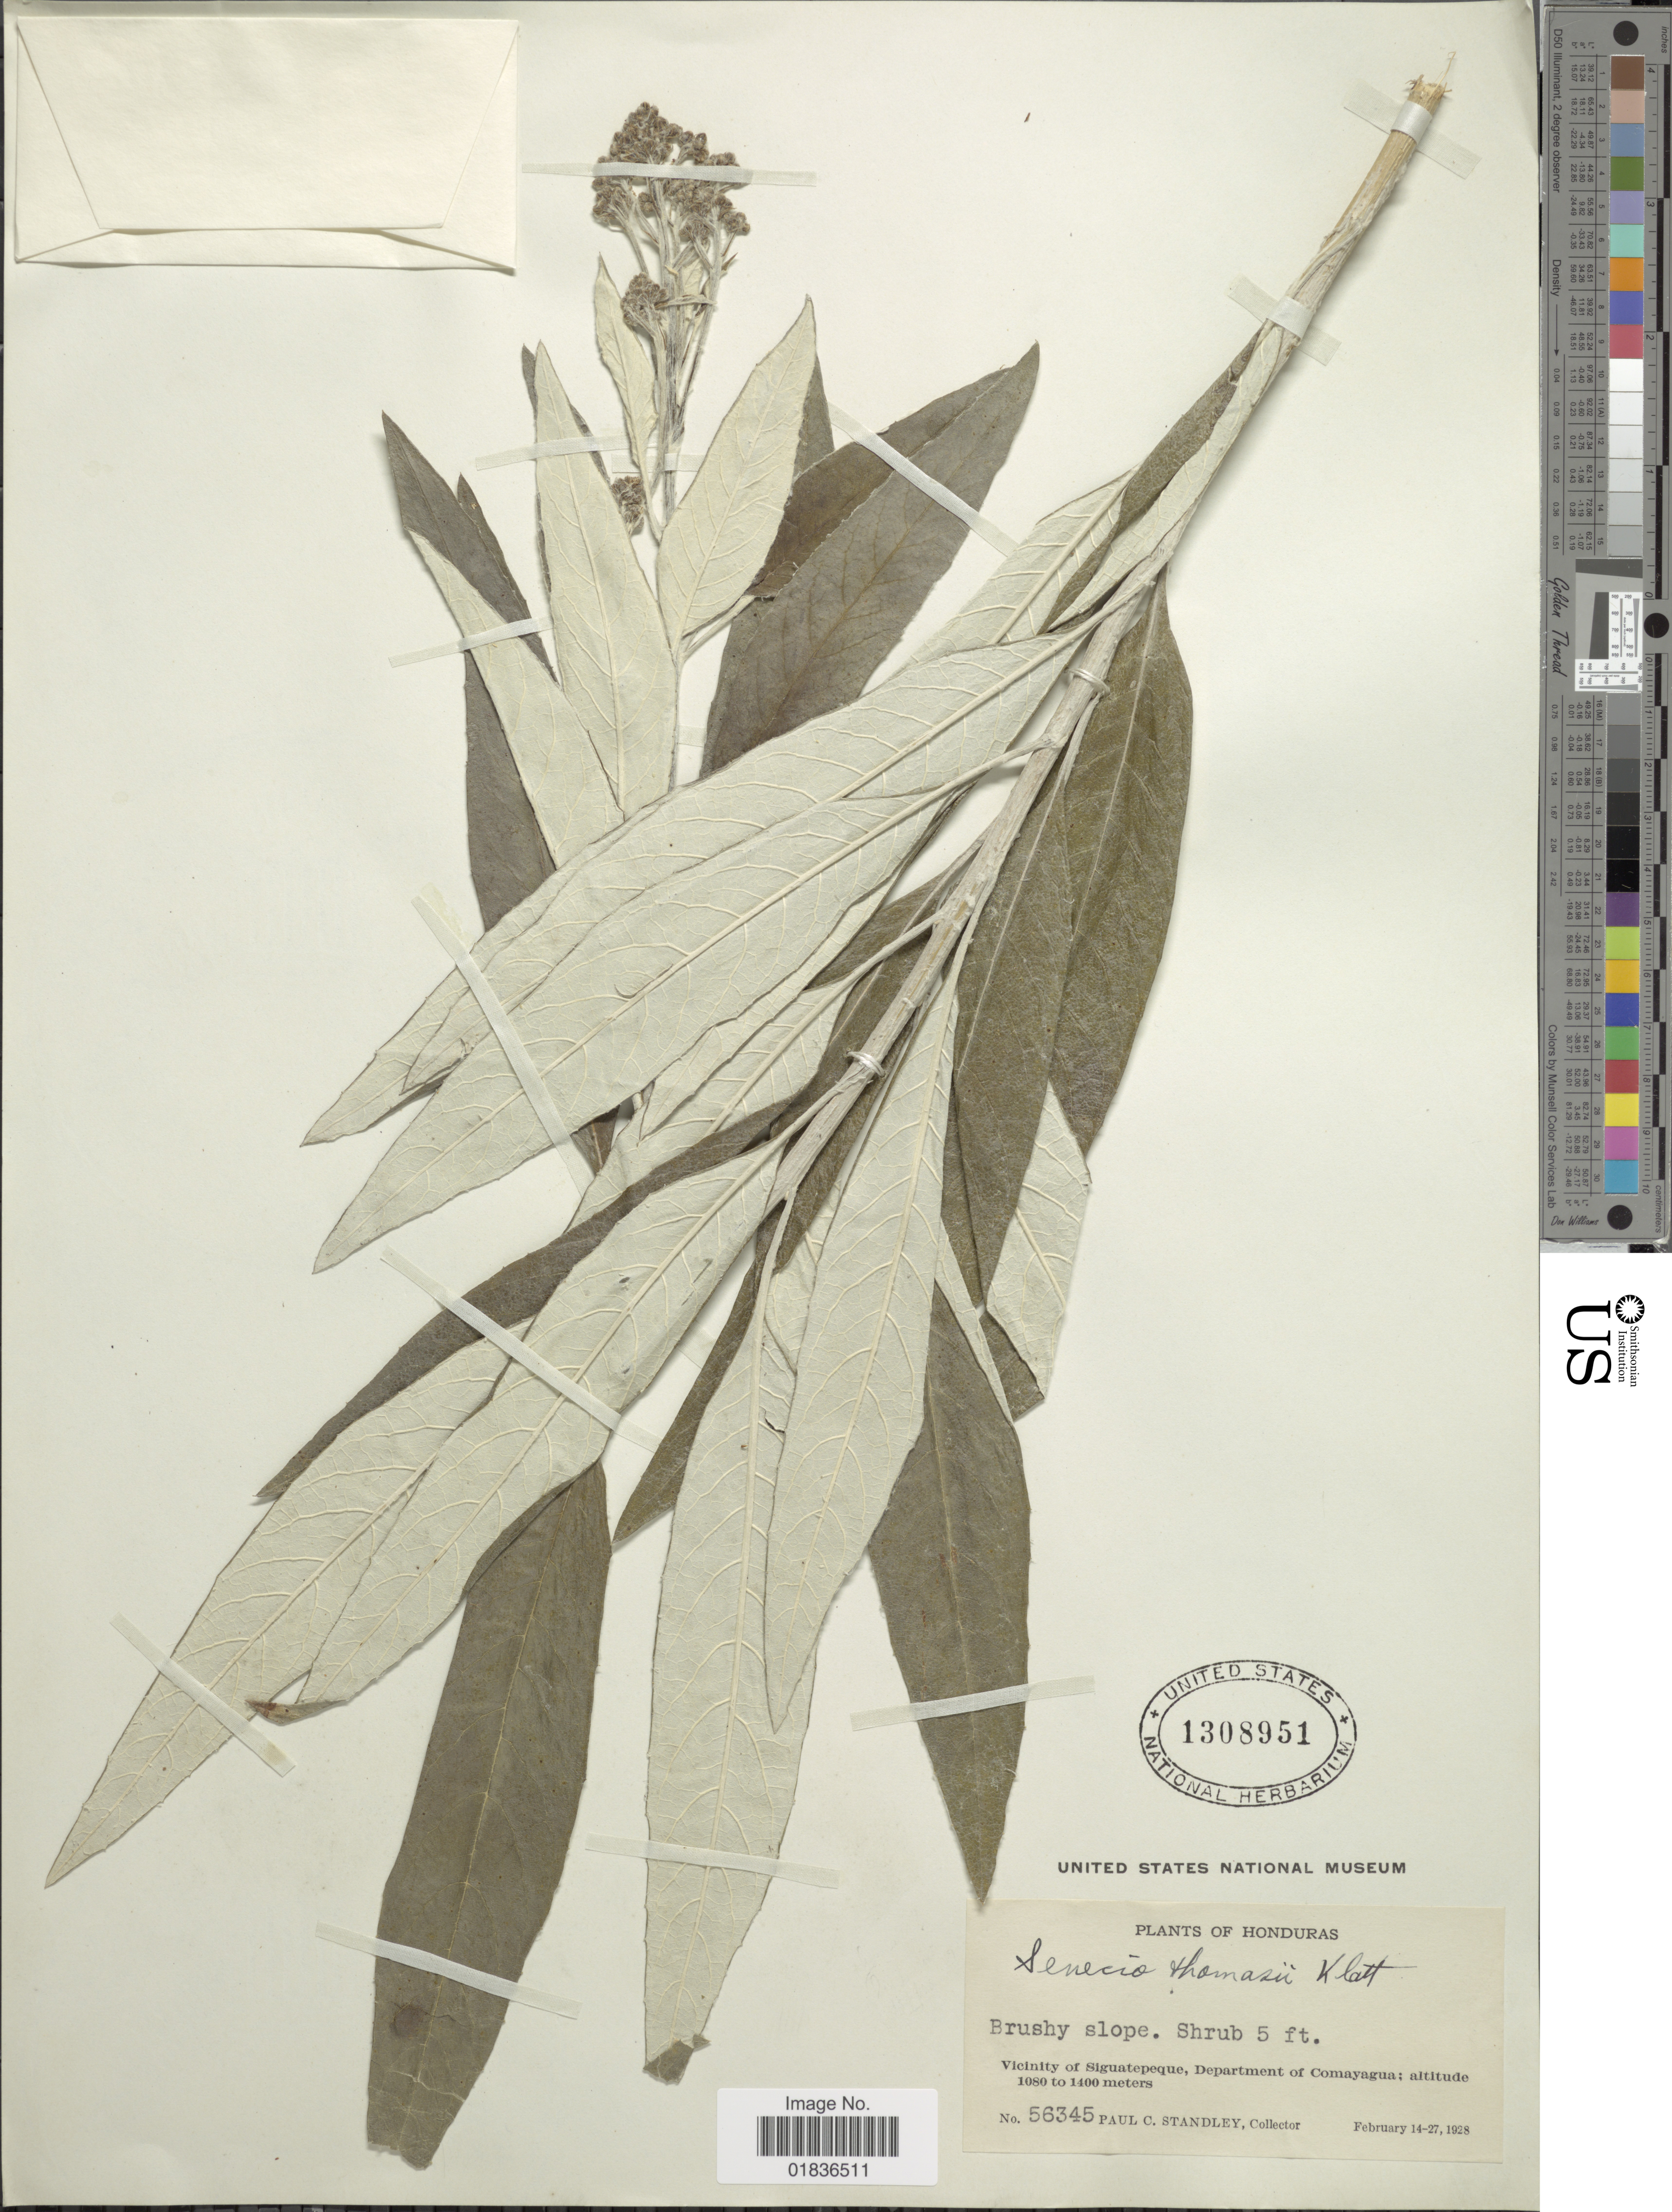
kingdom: Plantae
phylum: Tracheophyta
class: Magnoliopsida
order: Asterales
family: Asteraceae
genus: Senecio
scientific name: Senecio deppeanus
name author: Hemsl.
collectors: P. C. Standley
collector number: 56345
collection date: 1928-02-17/1928-02-27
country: Honduras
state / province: Comayagua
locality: Vicinity of Siguatepeque.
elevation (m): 1080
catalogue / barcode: US 1308951